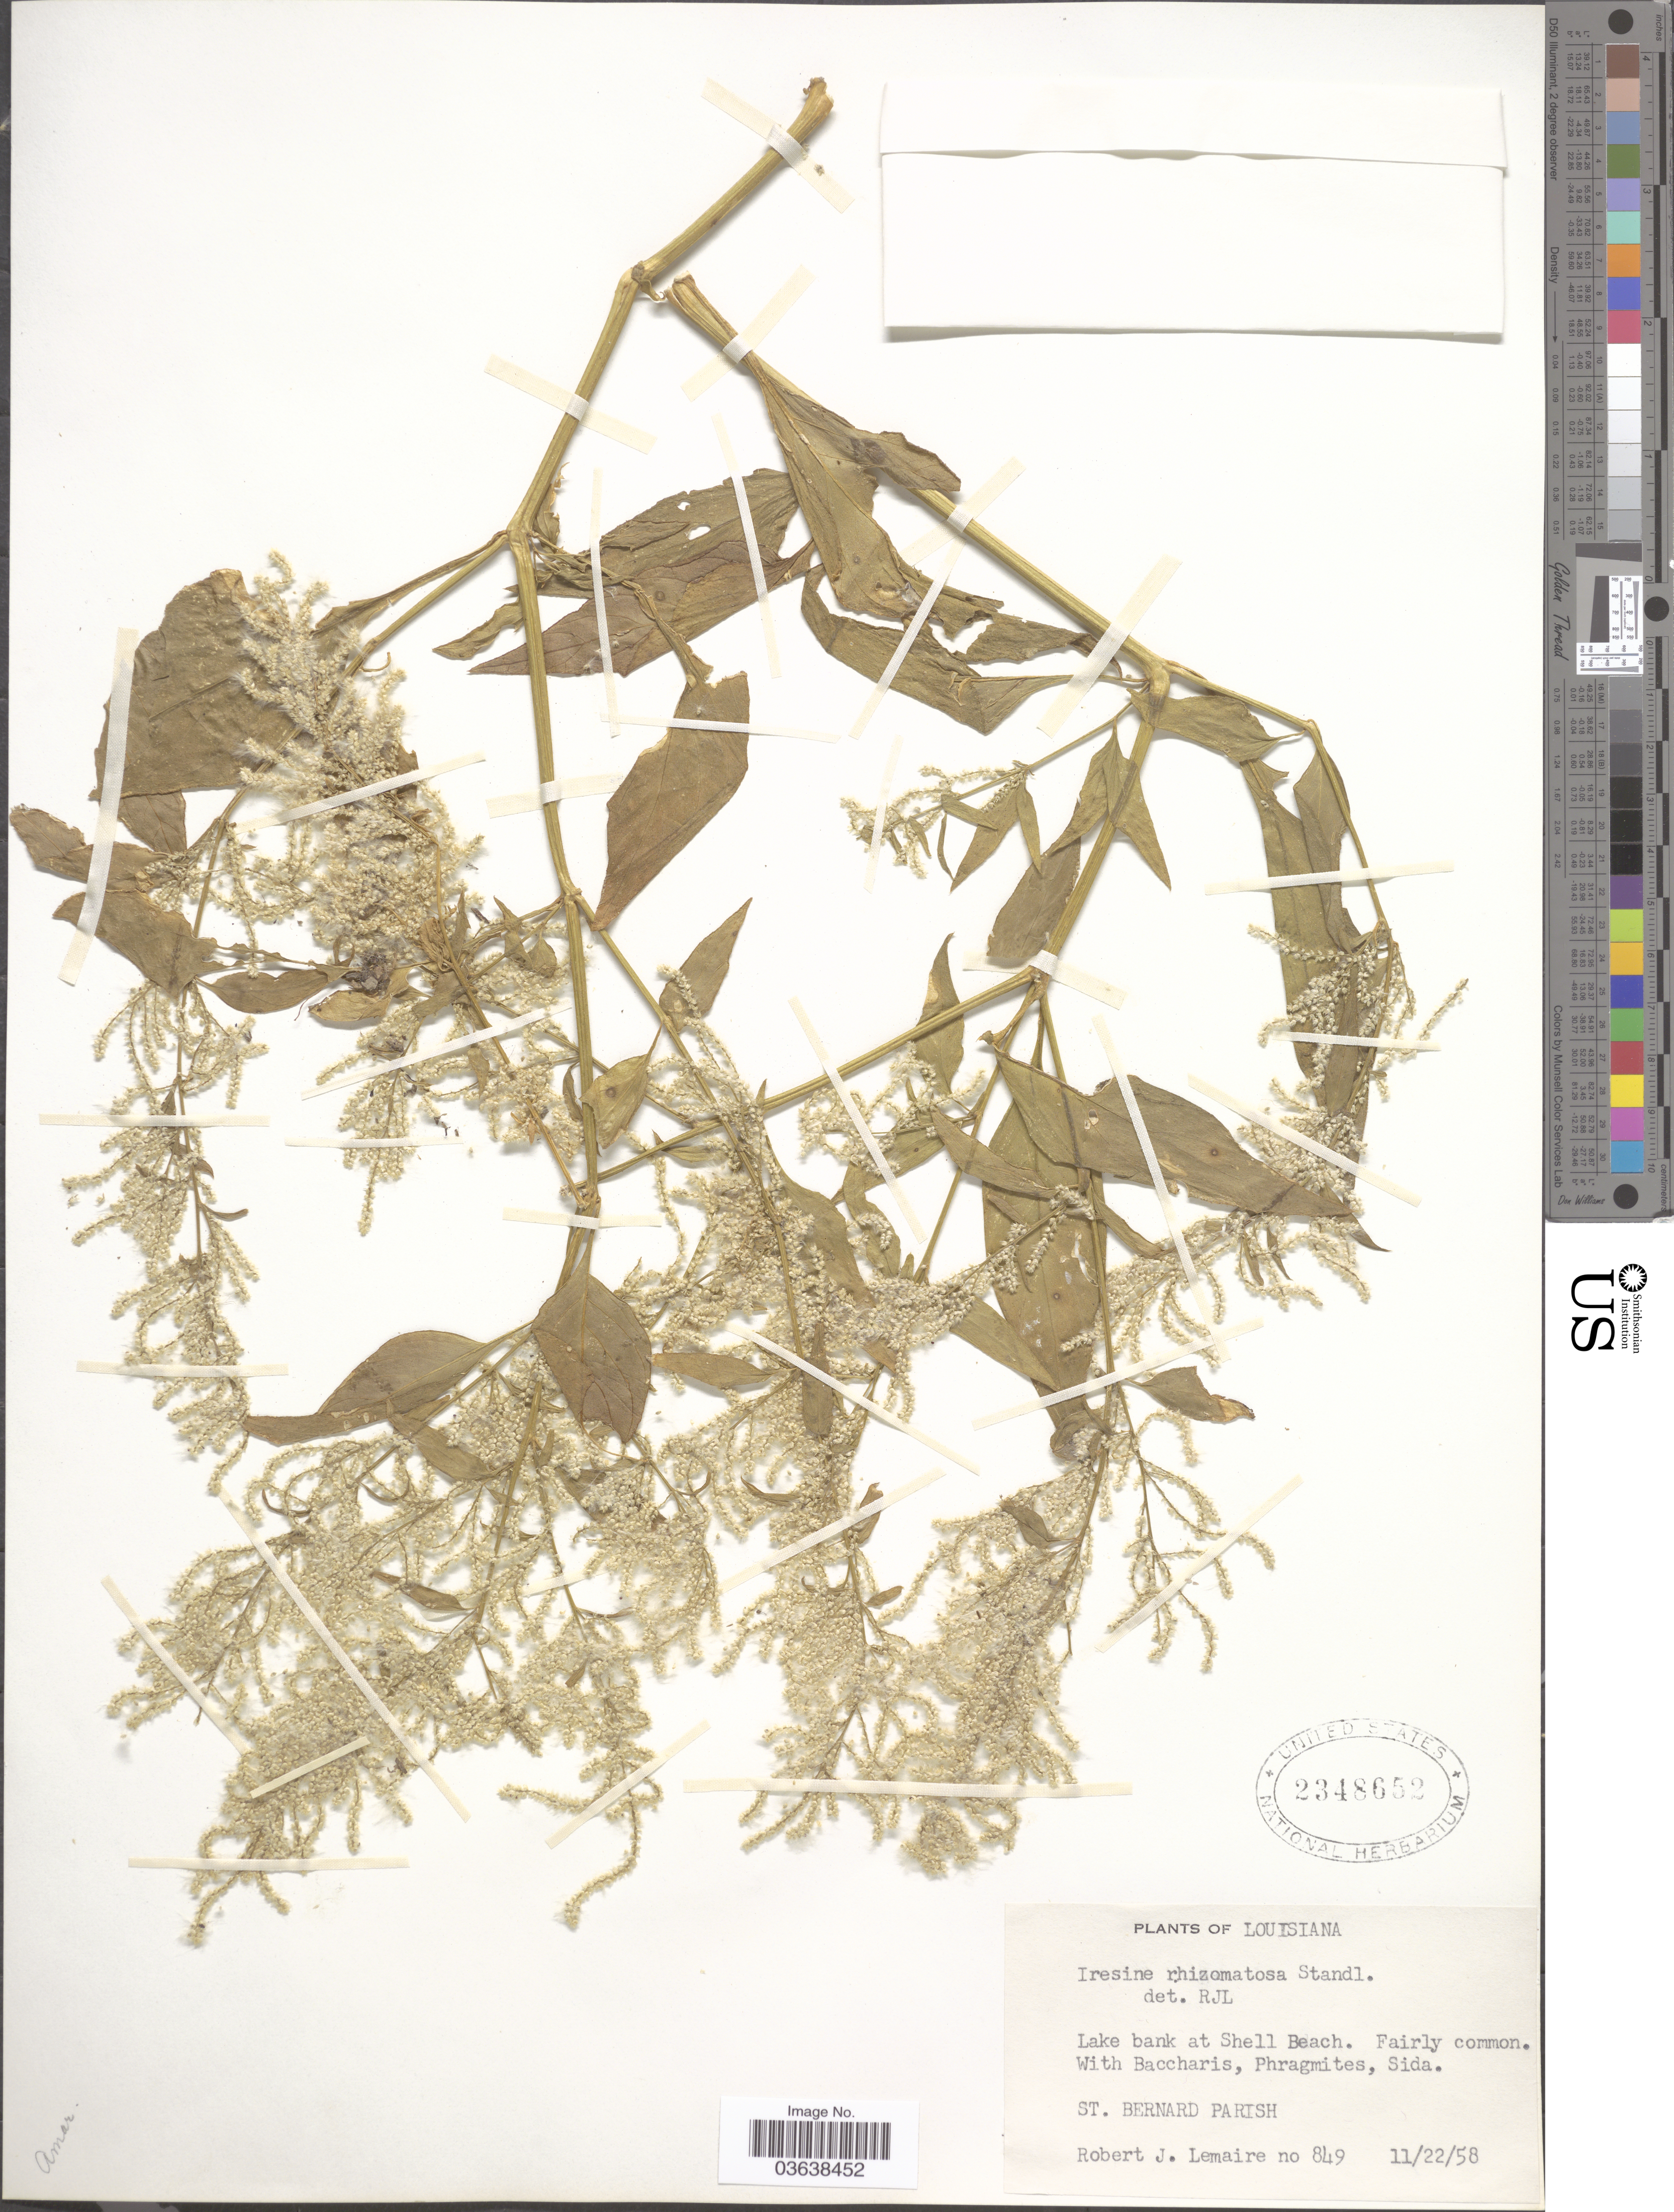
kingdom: Plantae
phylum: Tracheophyta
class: Magnoliopsida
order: Caryophyllales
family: Amaranthaceae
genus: Iresine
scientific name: Iresine rhizomatosa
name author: Standl.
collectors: R. J. Lemaire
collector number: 849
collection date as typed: Transcribed d/m/y: 22/11/58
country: United States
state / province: Louisiana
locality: Lake bank at Shell Beach. St. Bernard Parish.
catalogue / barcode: US 2348652